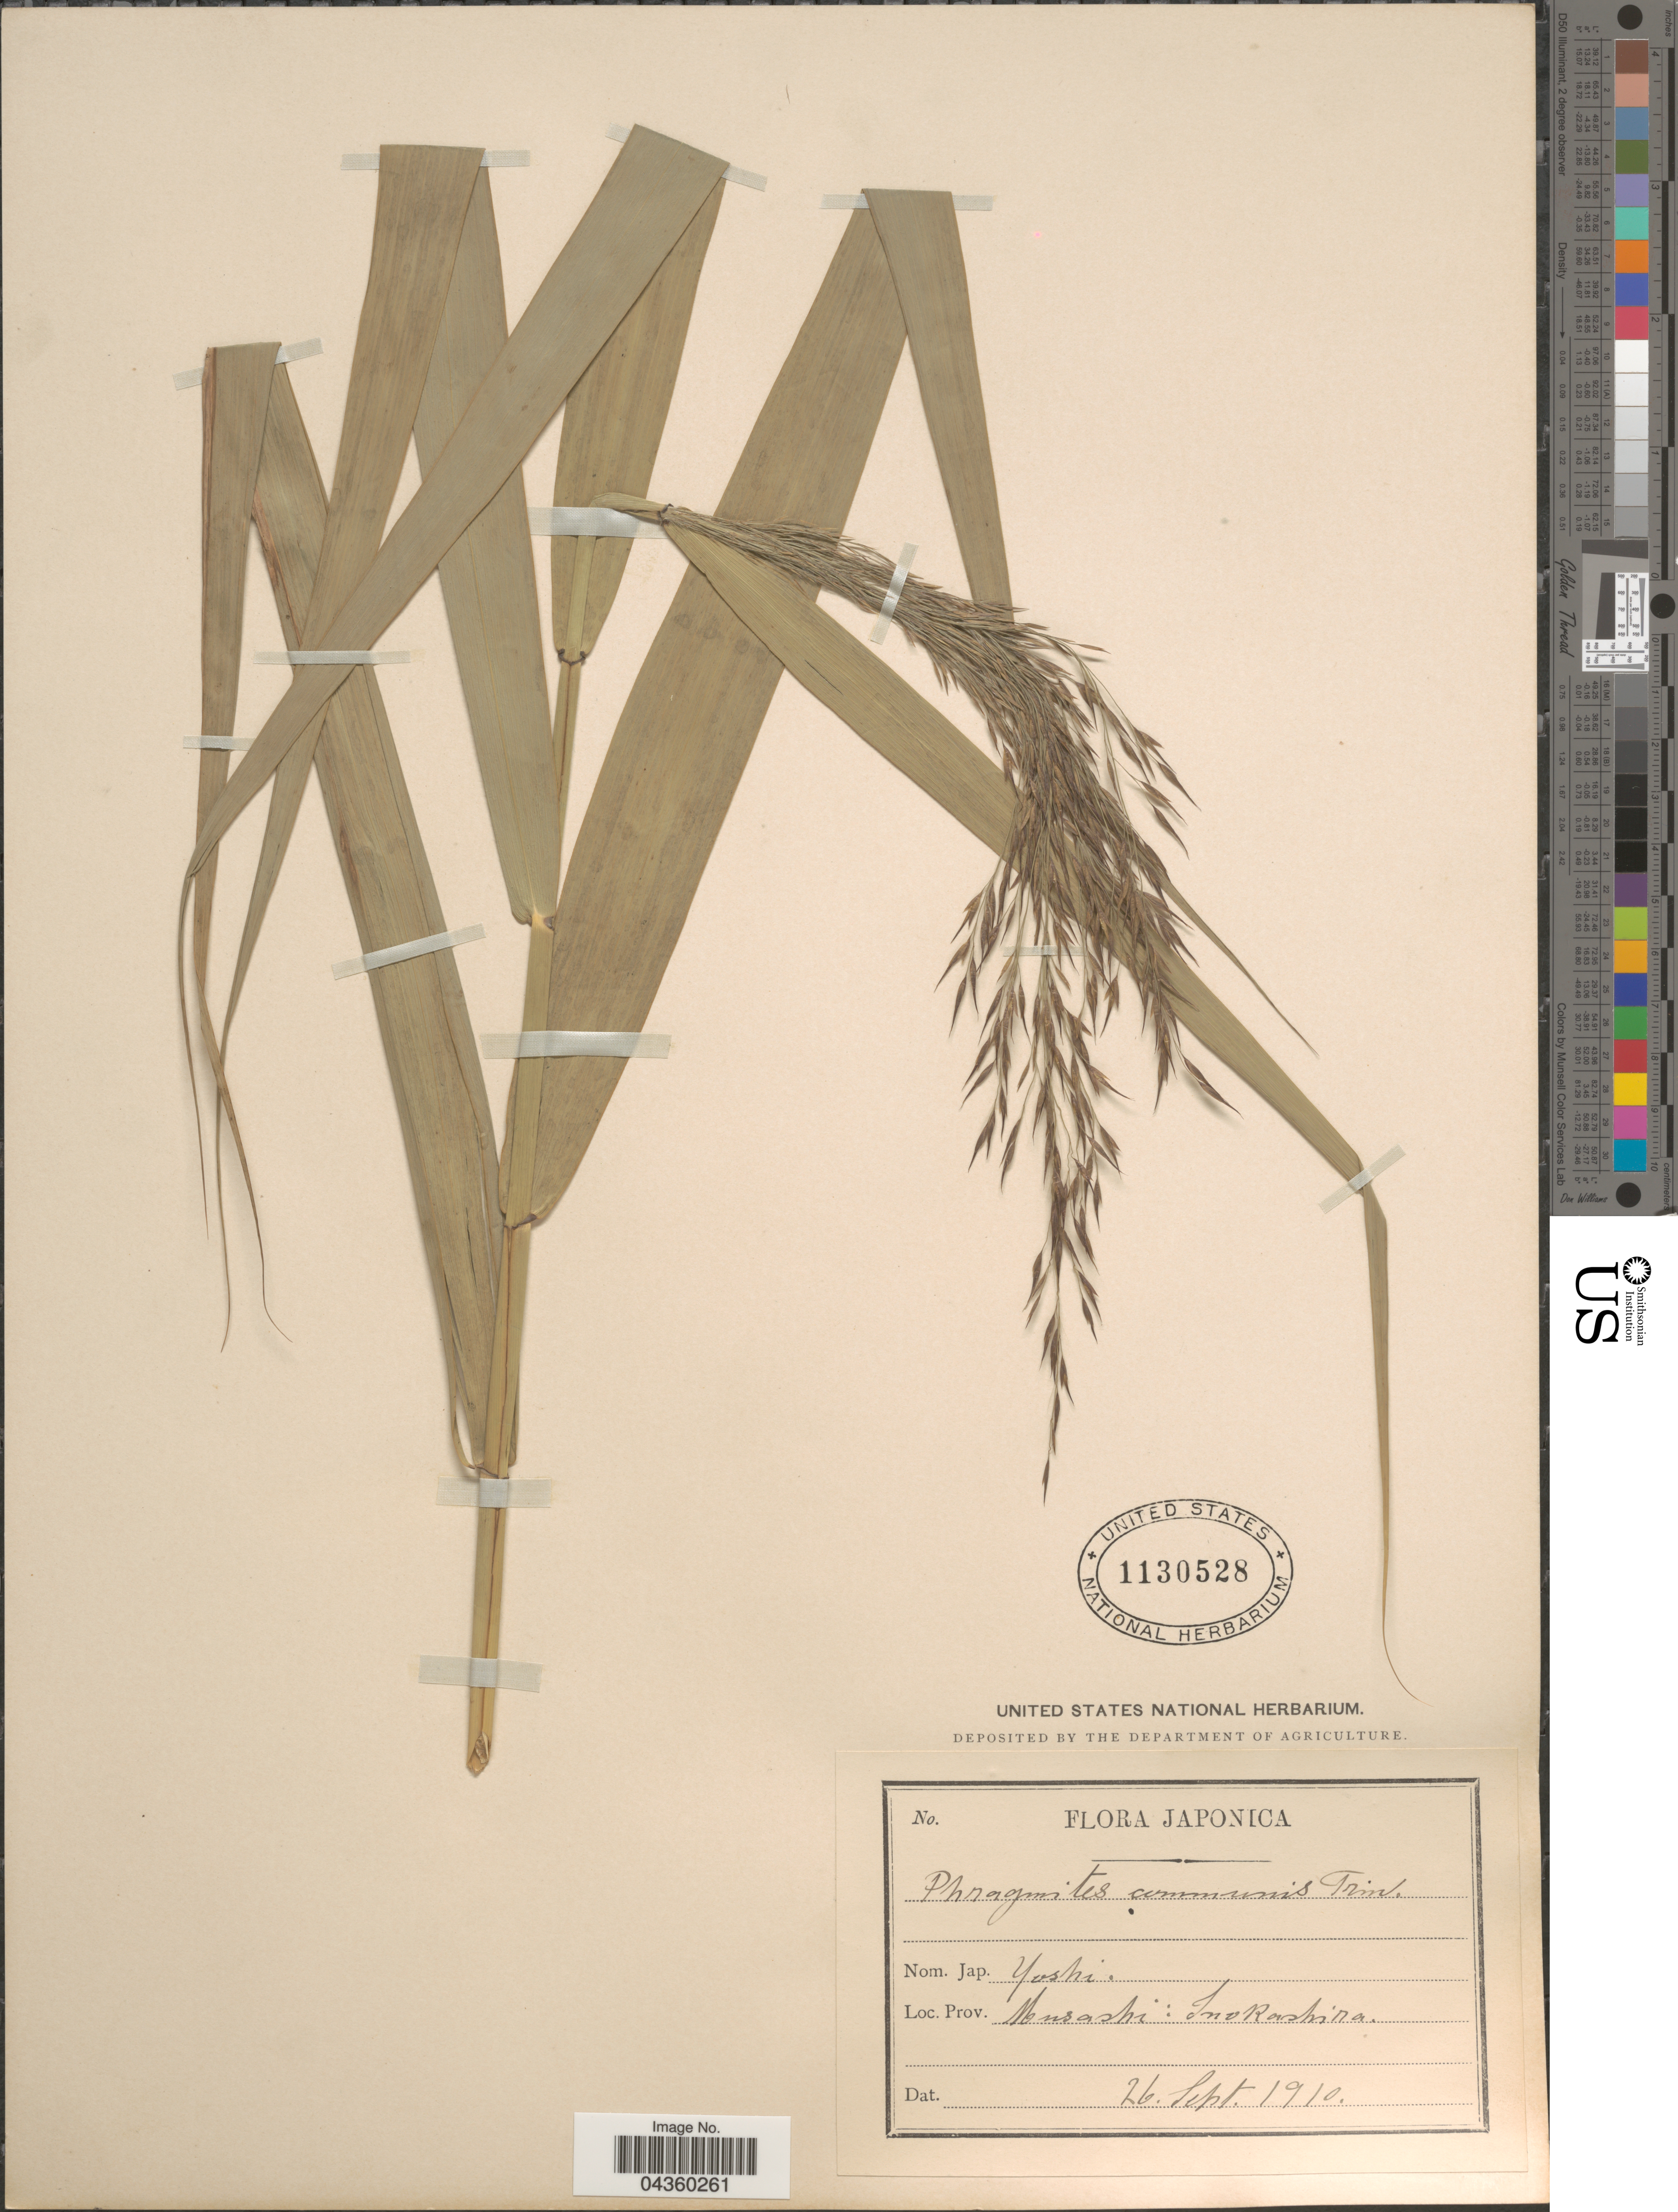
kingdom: Plantae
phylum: Tracheophyta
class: Liliopsida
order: Poales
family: Poaceae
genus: Phragmites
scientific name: Phragmites australis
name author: (Cav.) Trin. ex Steud.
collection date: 1910-09-26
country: Japan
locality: Japonica. Prov. Musashi : Inokashira.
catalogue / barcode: US 1130528